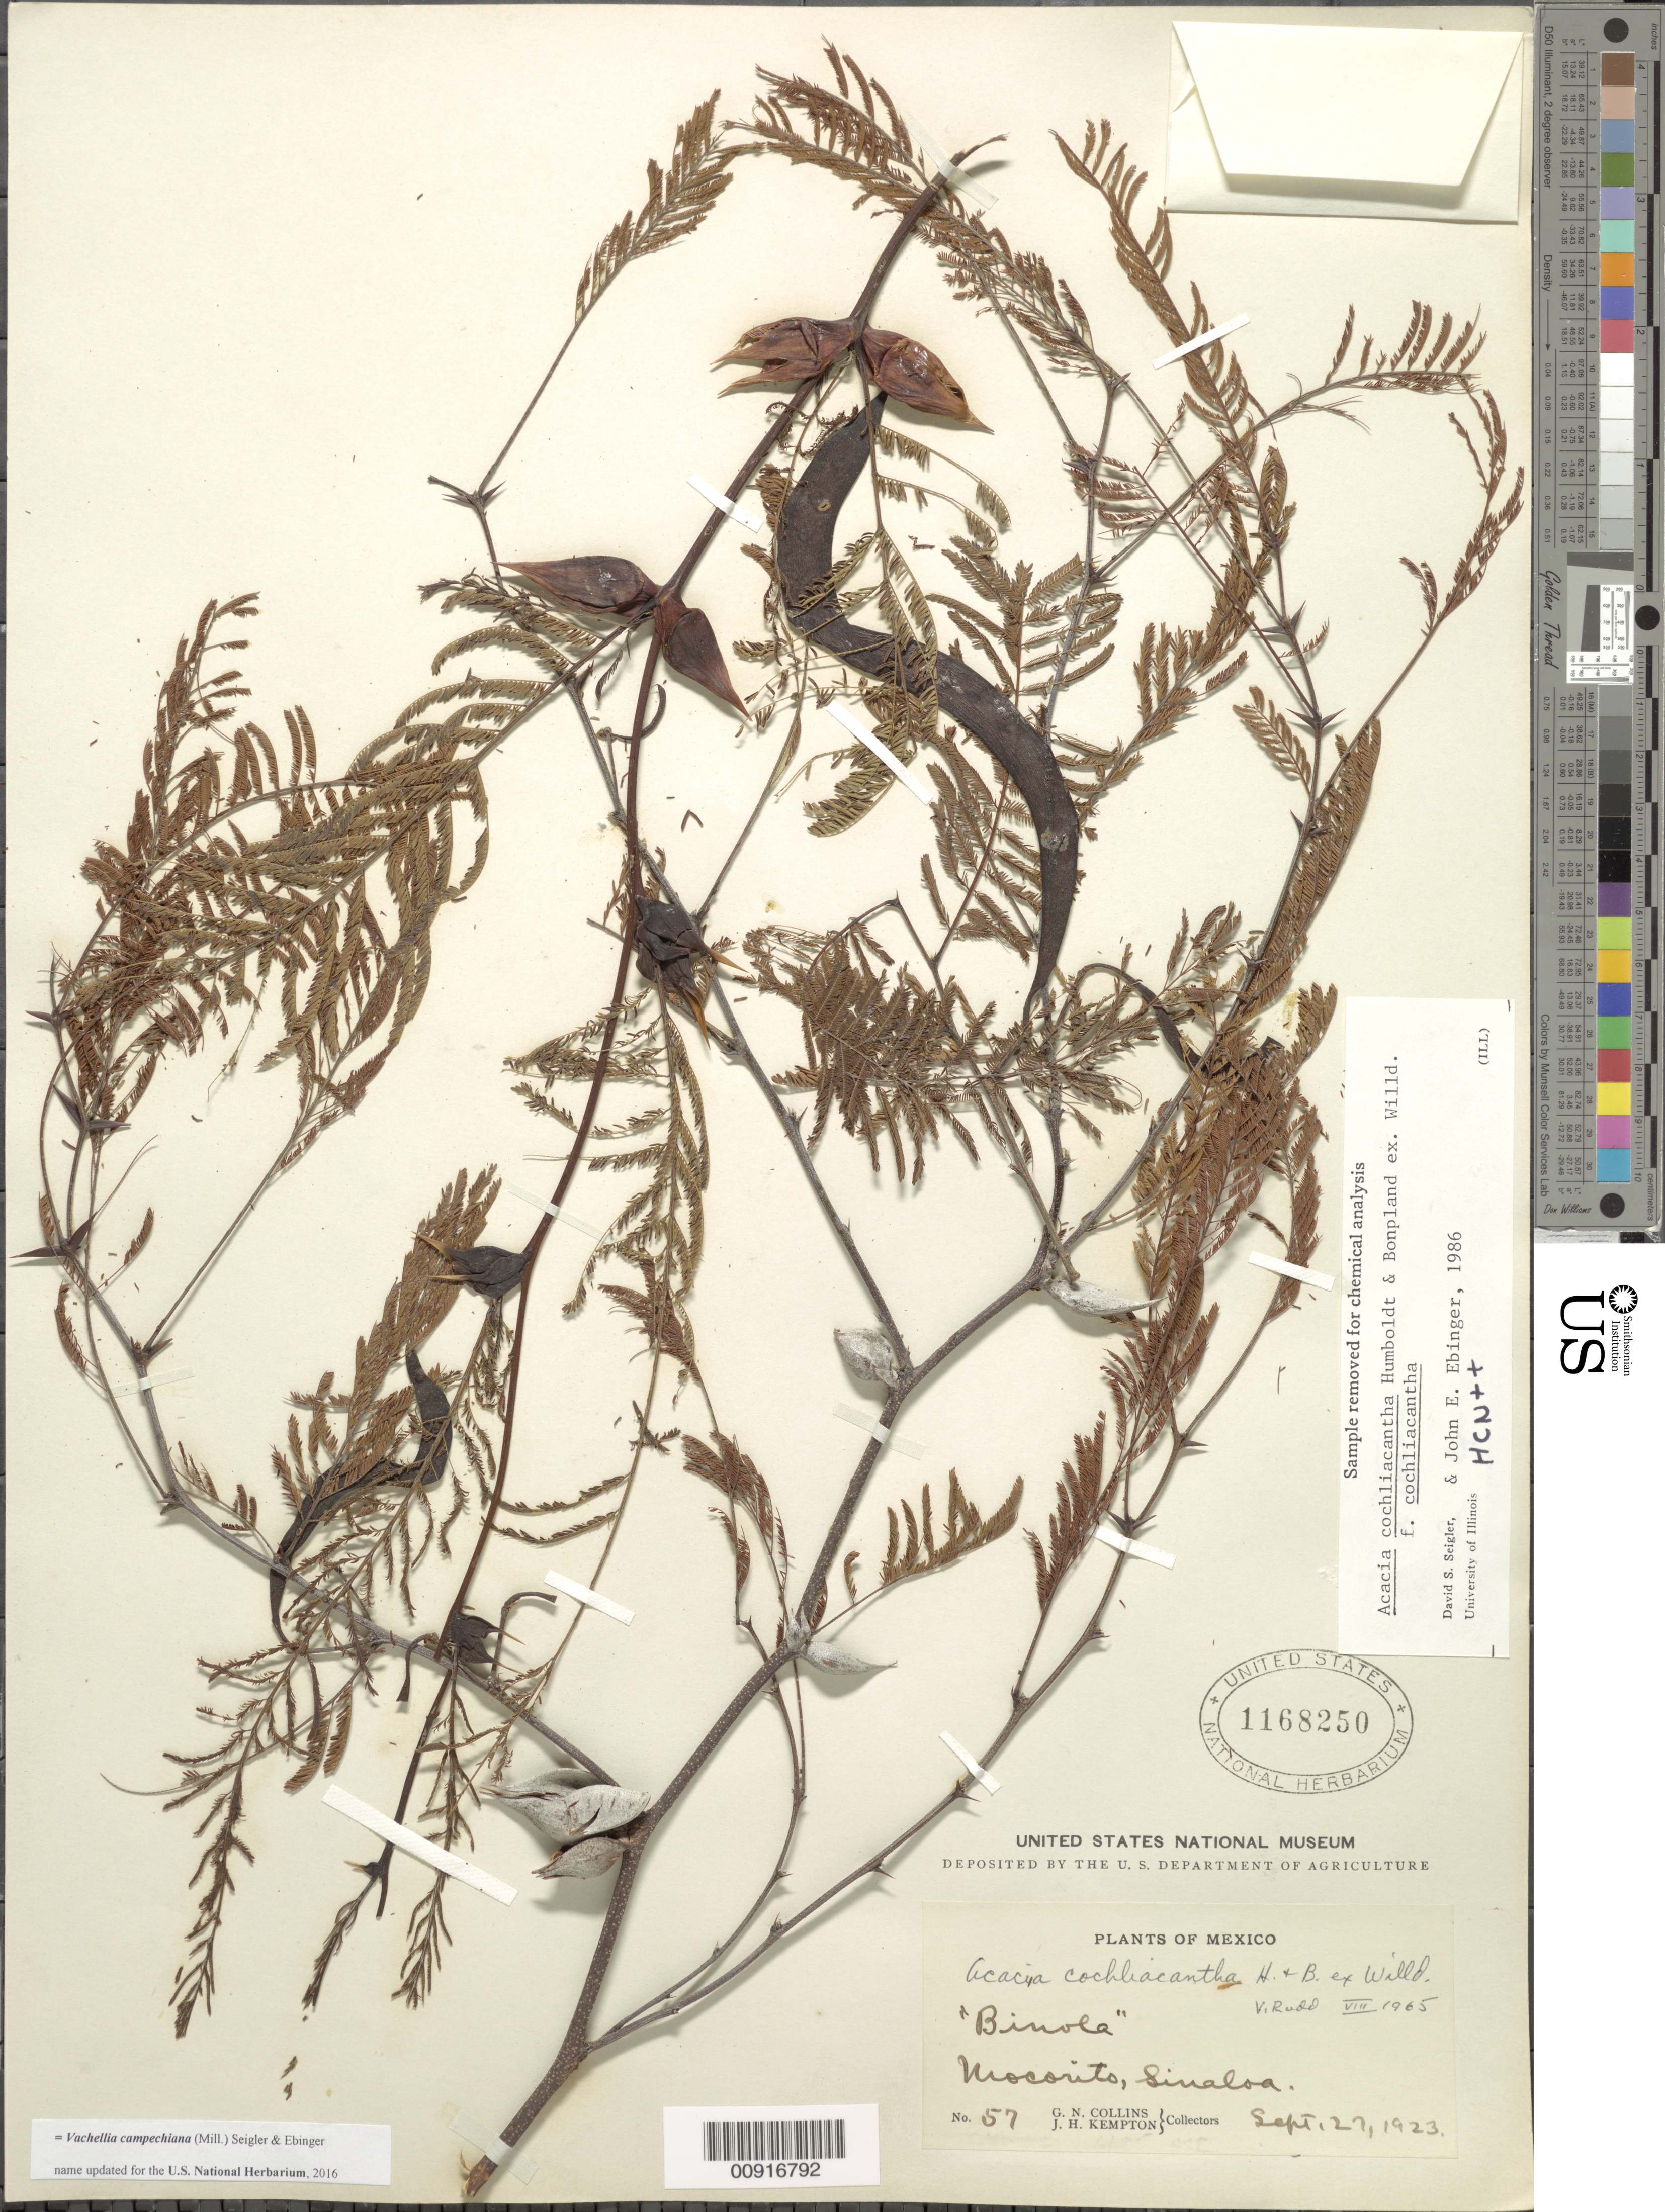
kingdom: Plantae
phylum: Tracheophyta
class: Magnoliopsida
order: Fabales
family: Fabaceae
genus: Vachellia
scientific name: Vachellia campechiana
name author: (Mill.) Seigler & Ebinger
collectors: G. N. Collins & J. H. Kempton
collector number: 57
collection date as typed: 27 Sep 1923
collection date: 1923-09-27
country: Mexico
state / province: Sinaloa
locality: Mocorito, Sinaloa.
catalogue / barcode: US 1168250